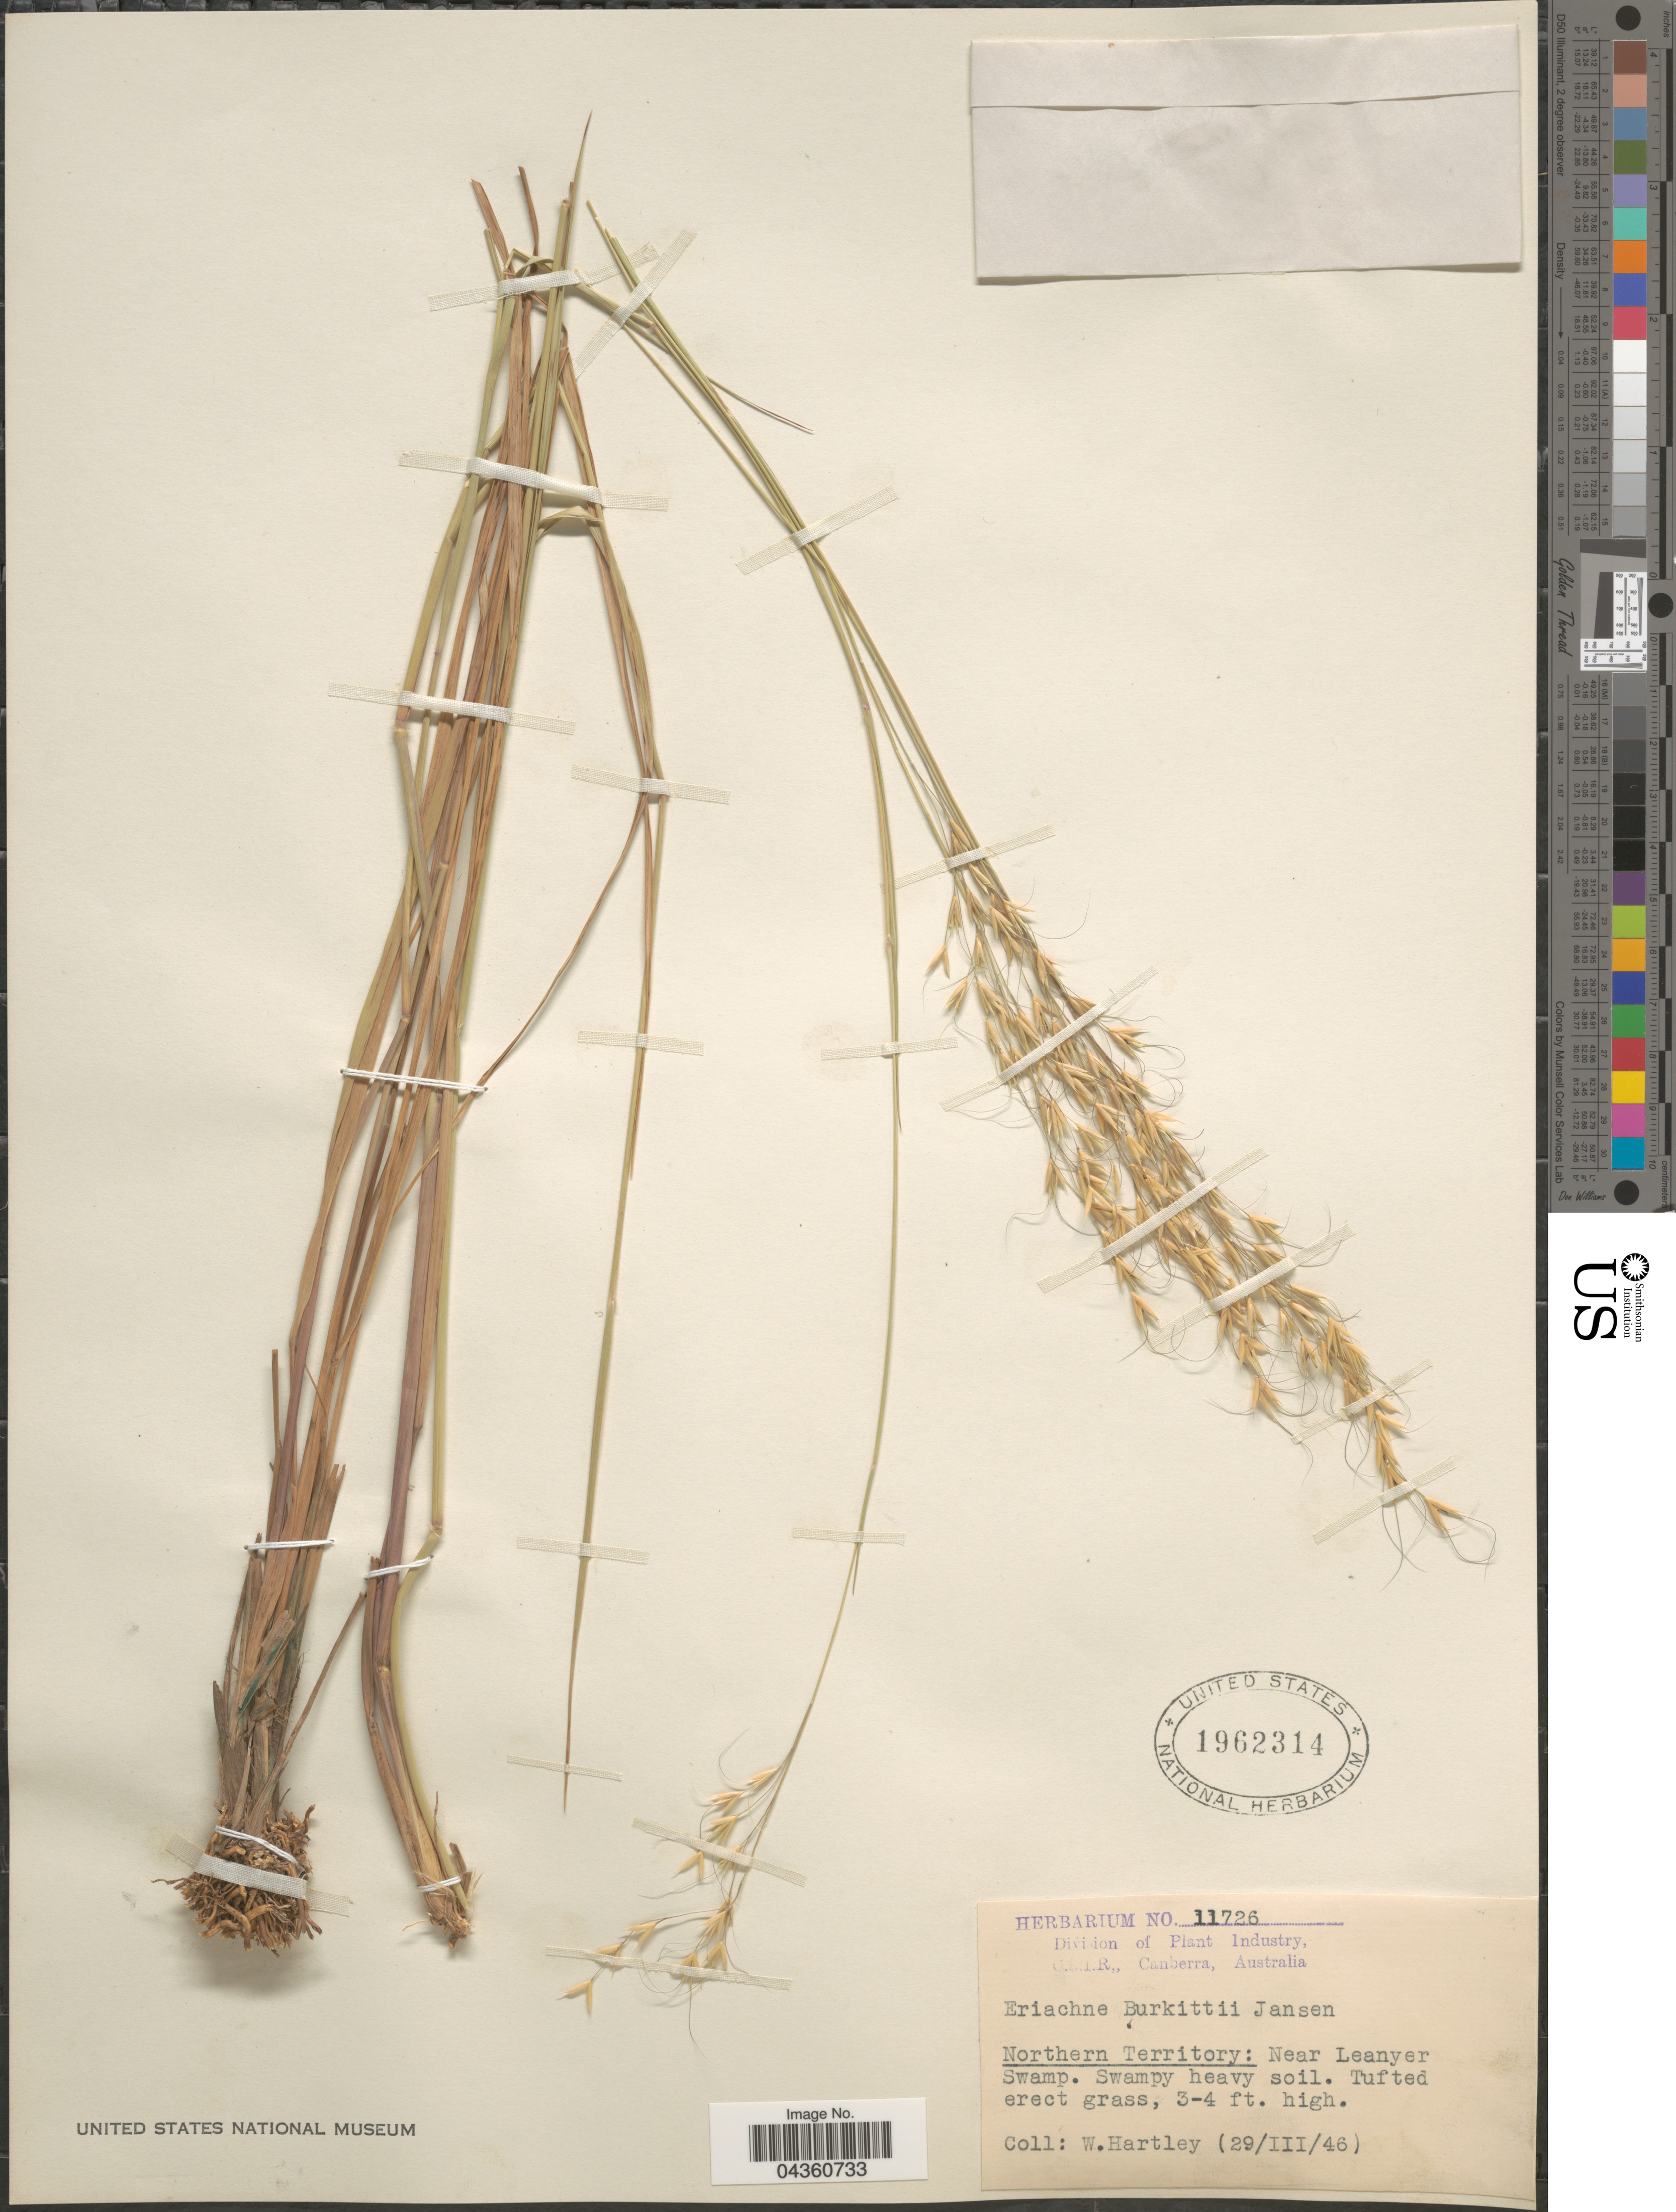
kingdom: Plantae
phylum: Tracheophyta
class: Liliopsida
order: Poales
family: Poaceae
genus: Eriachne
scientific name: Eriachne burkittii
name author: Jansen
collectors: W. Hartley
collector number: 11726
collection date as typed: Transcribed d/m/y: 29/3/46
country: Australia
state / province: Northern Territory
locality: Near Leanyer Swamp.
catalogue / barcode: US 1962314